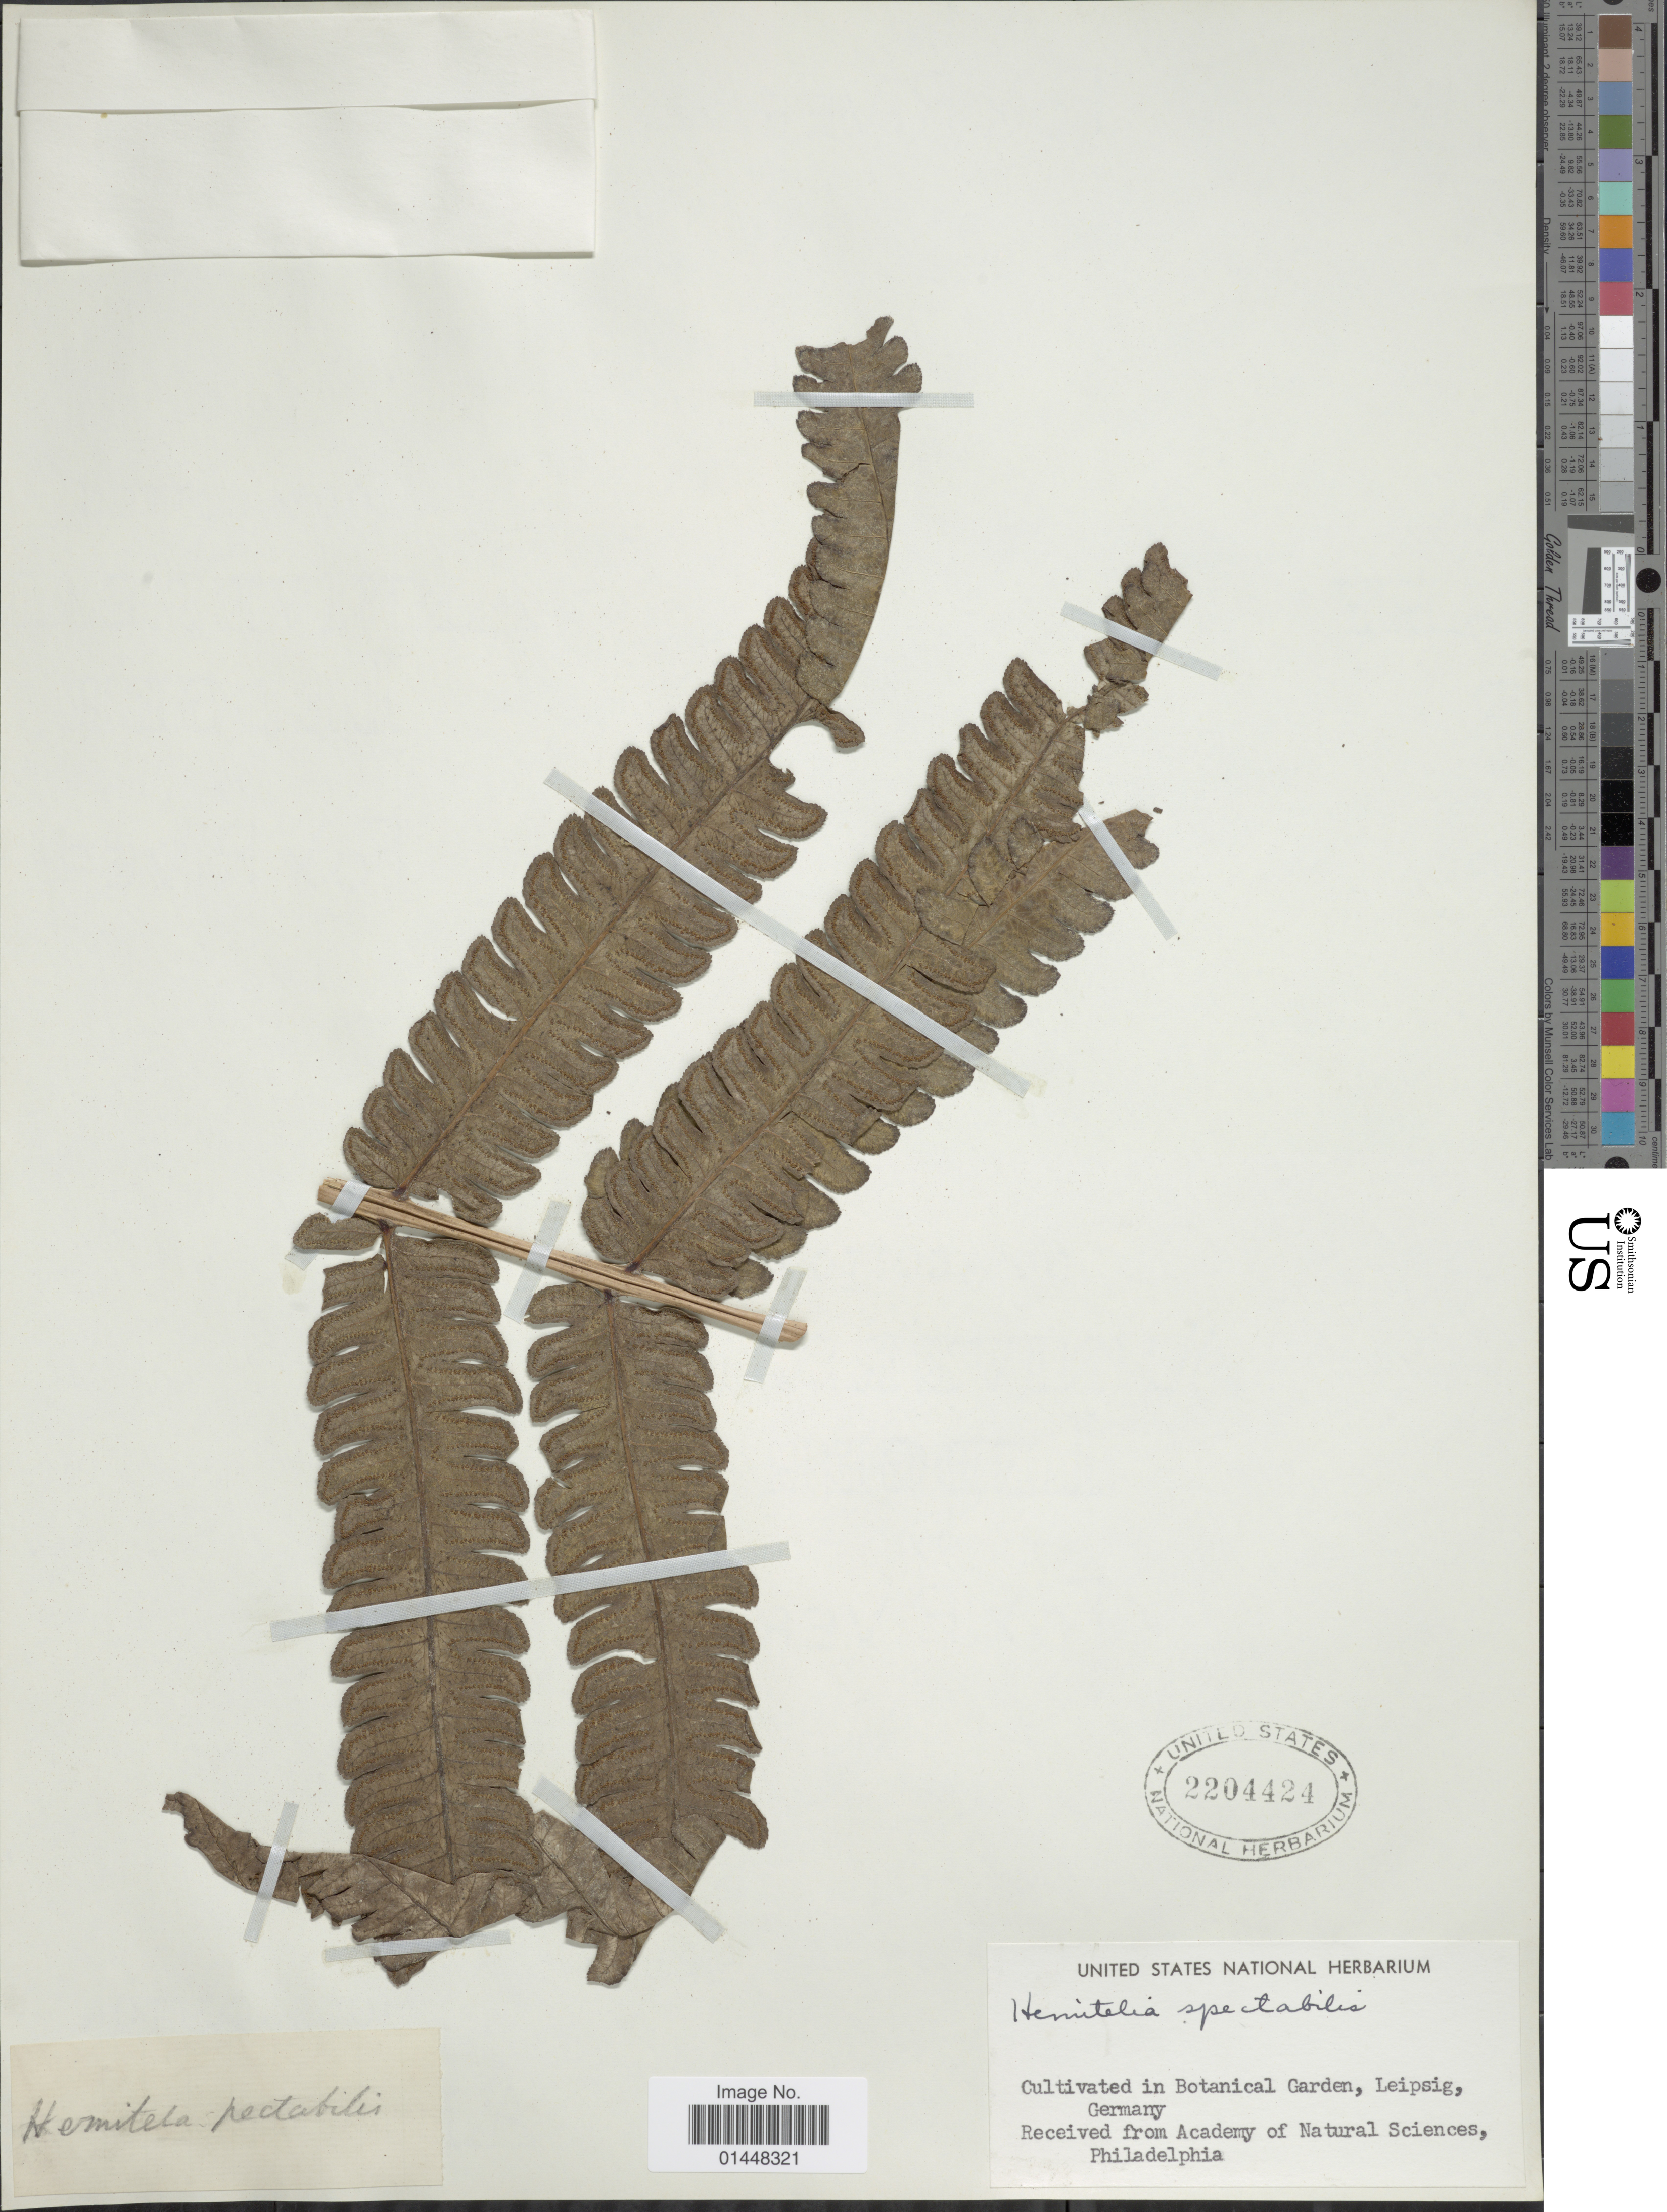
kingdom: Plantae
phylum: Tracheophyta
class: Polypodiopsida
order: Cyatheales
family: Cyatheaceae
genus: Cyathea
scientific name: Cyathea spectabilis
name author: (Kunze) Domin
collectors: U.S. National Herbarium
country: Germany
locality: Cultivated in Botanical Garden, Leipsig, Germany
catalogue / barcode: US 2204424